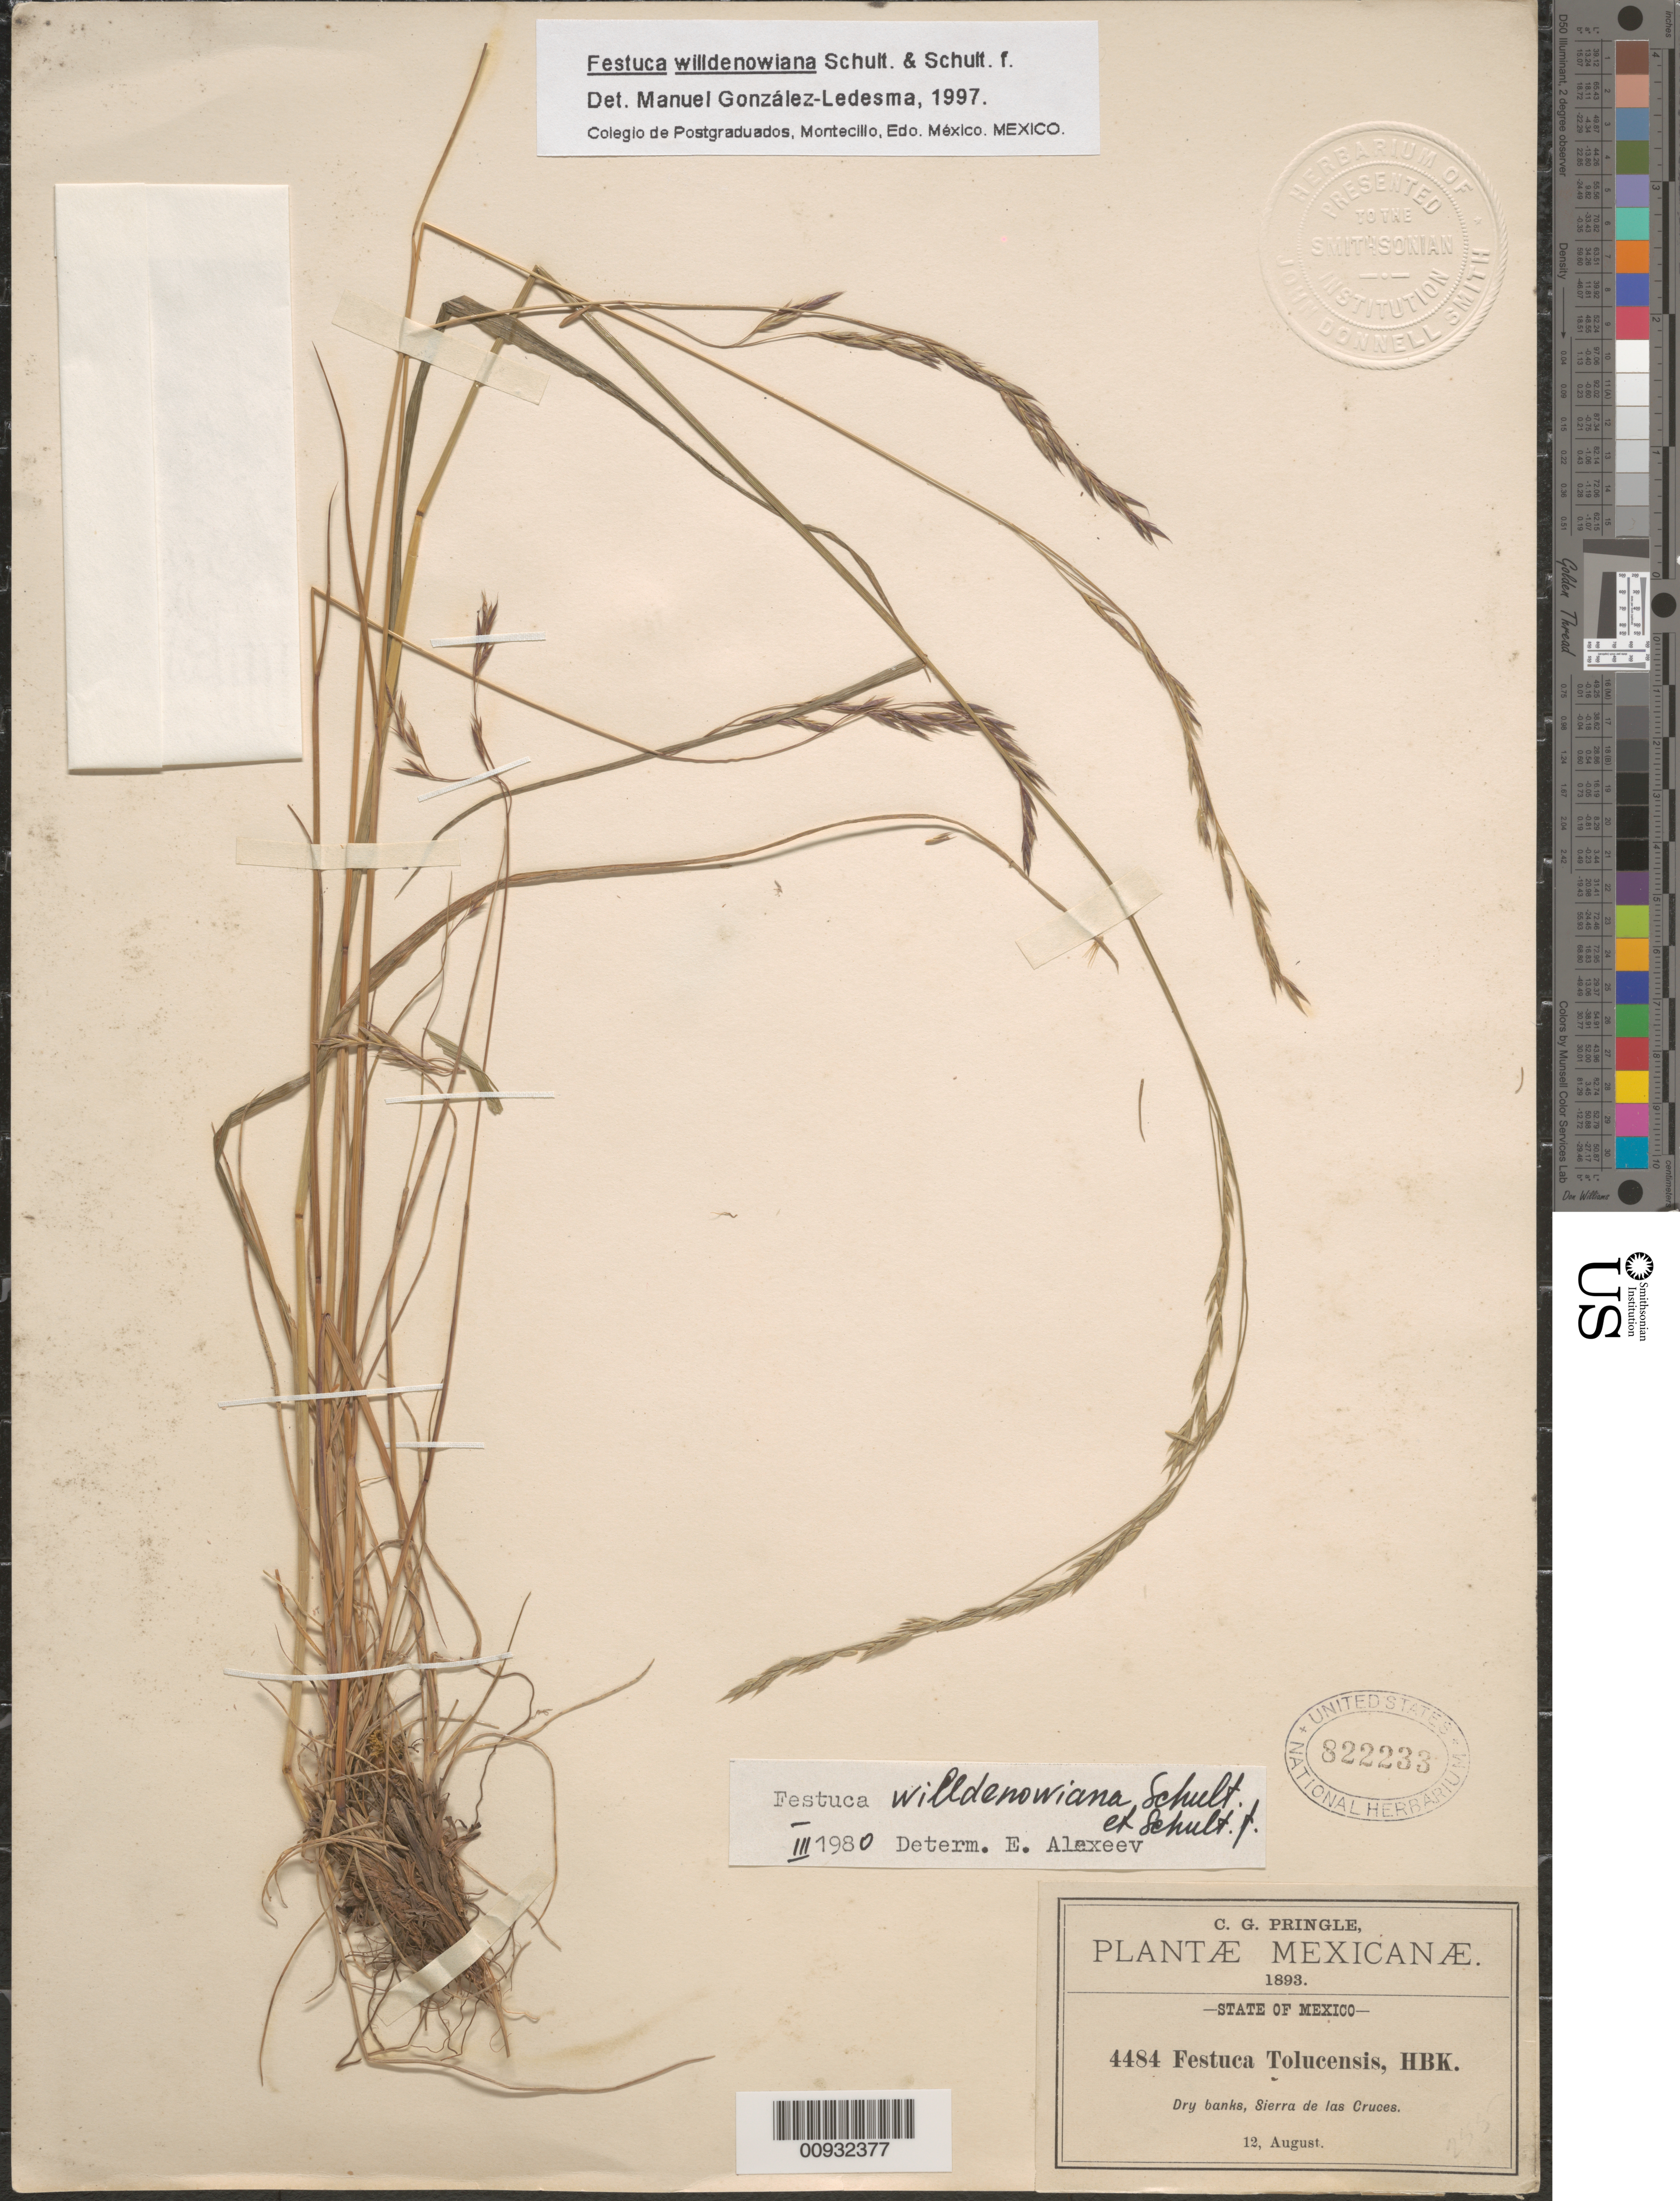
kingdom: Plantae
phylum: Tracheophyta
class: Liliopsida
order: Poales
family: Poaceae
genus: Festuca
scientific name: Festuca willdenowiana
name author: Schult. & Schult. f.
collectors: C. G. Pringle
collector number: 4484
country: Mexico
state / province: México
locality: Sierra de Las Cruces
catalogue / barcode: US 822233